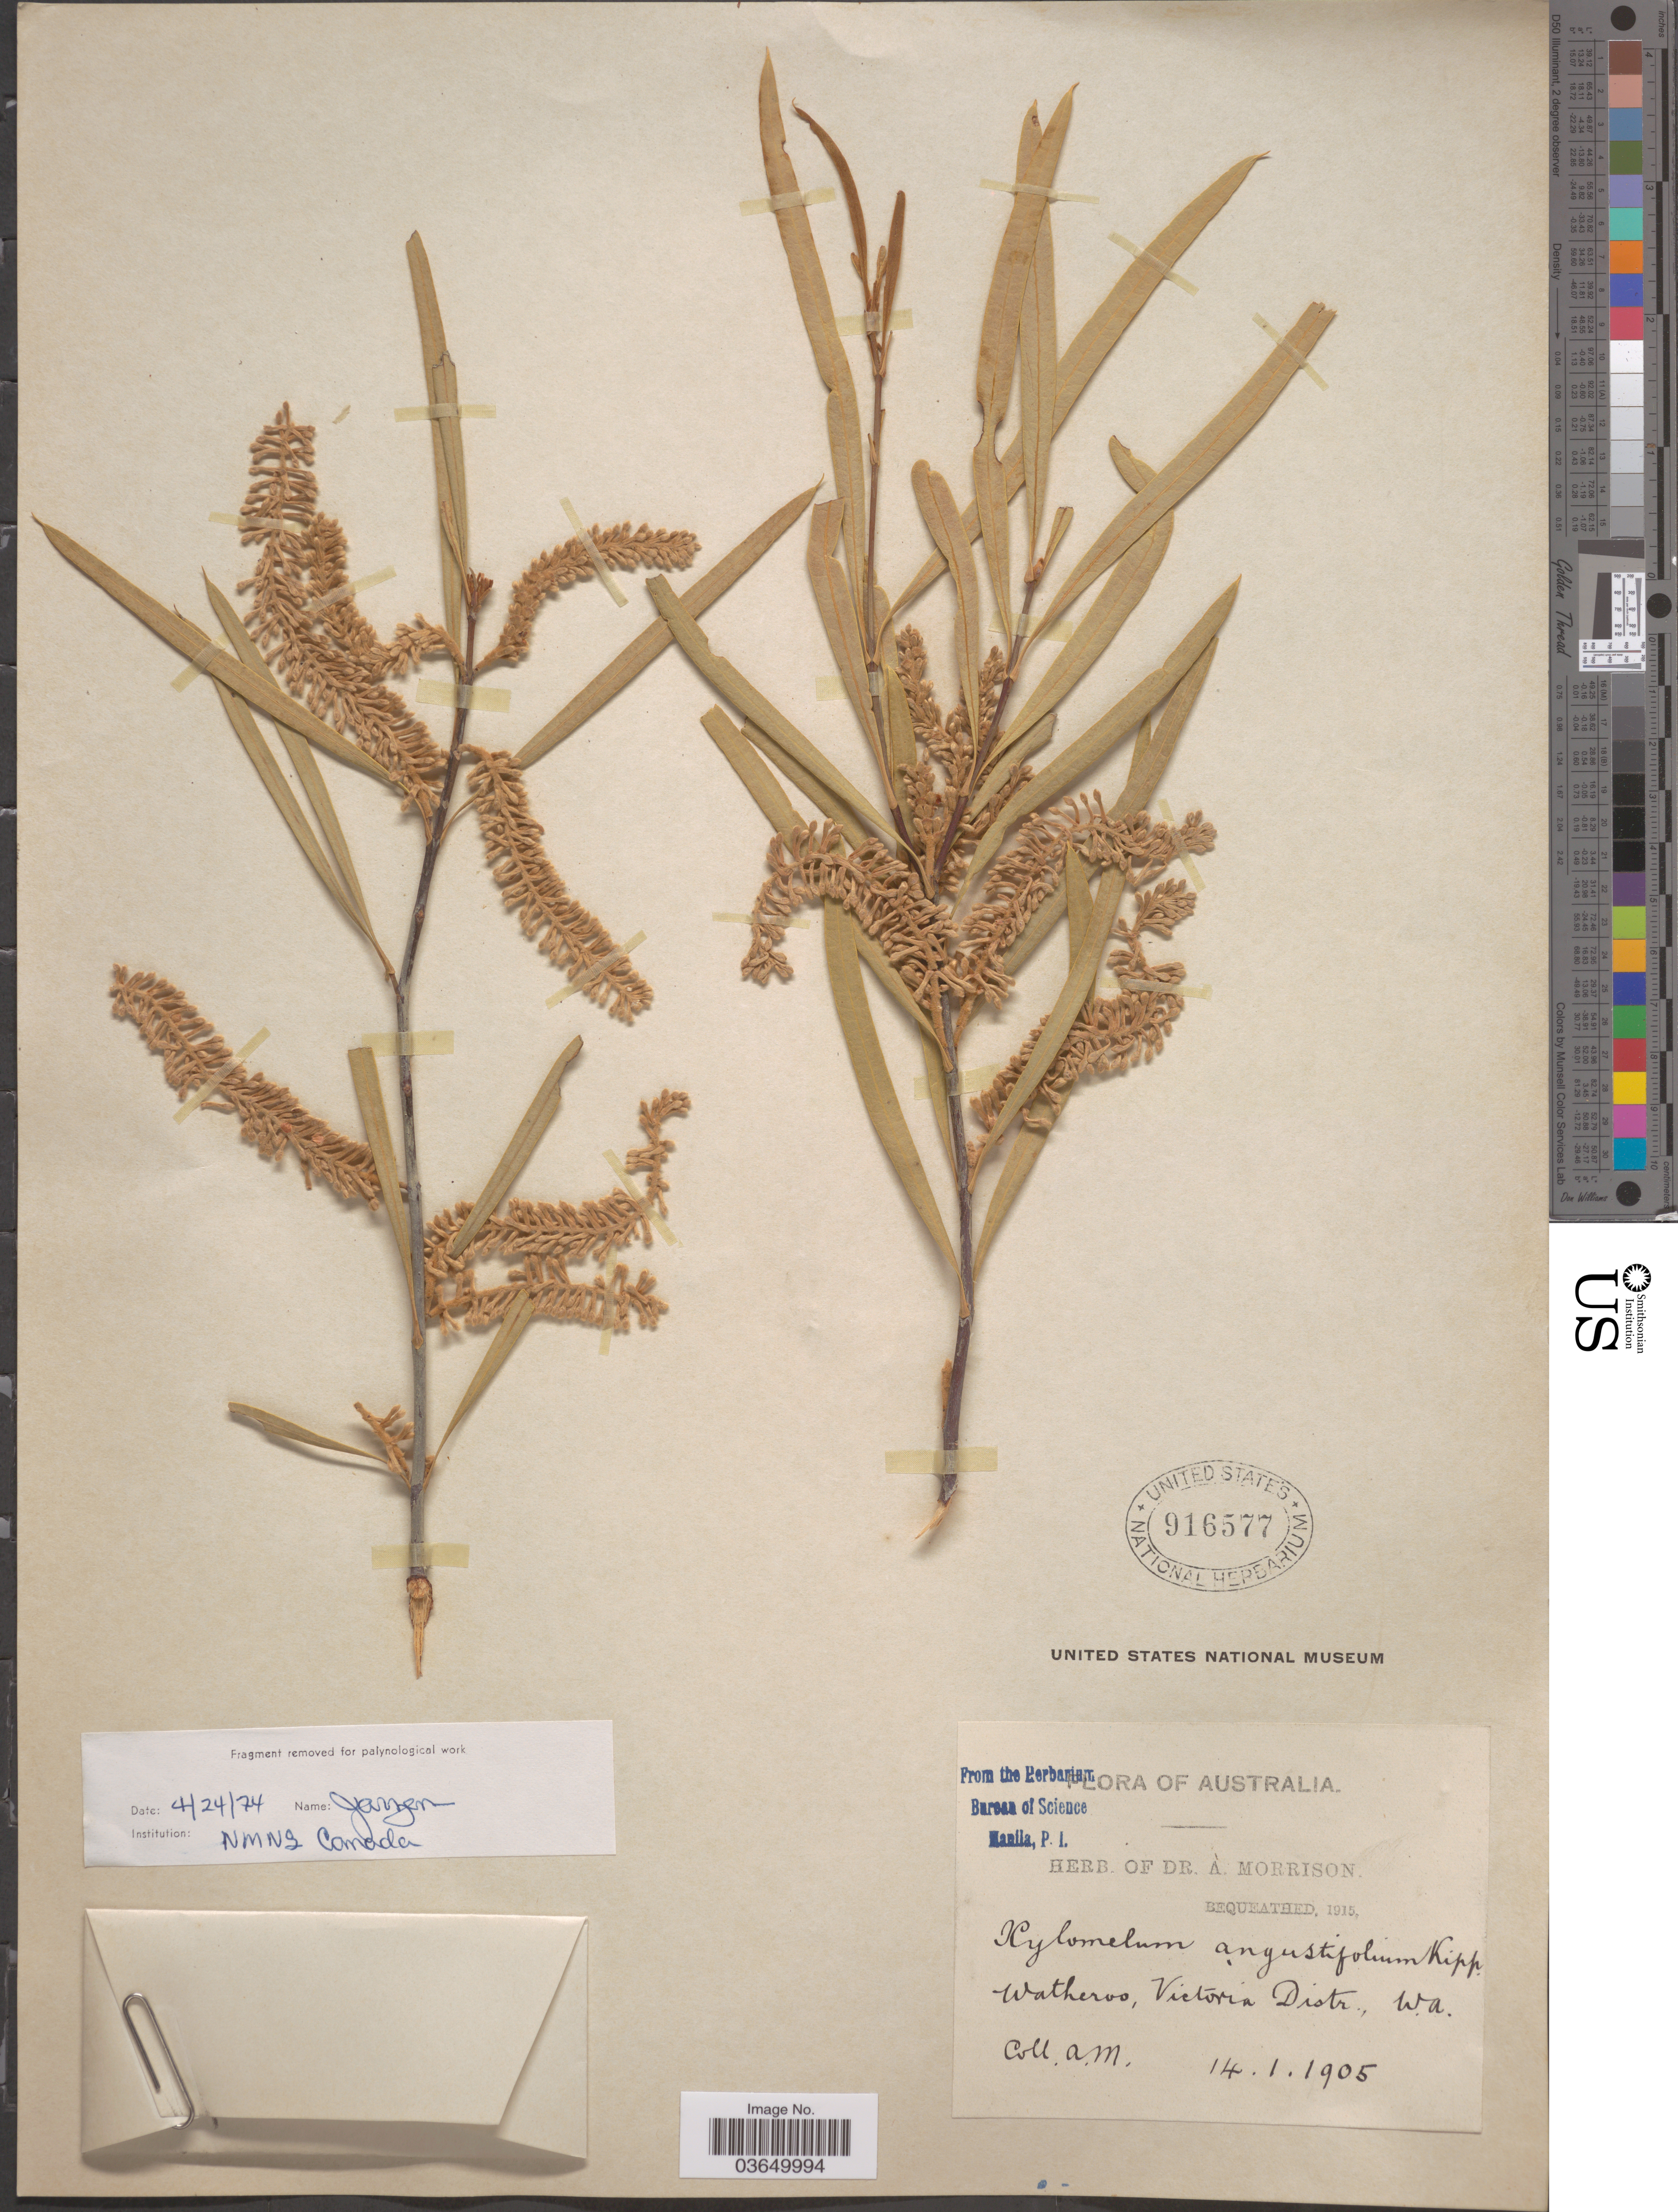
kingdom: Plantae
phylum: Tracheophyta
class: Magnoliopsida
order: Proteales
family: Proteaceae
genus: Xylomelum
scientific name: Xylomelum angustifolium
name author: Kippist & Meisn.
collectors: A. Morrison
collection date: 1905-01-14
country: Australia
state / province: Western Australia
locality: Watheroo, Victoria Distr. W.A.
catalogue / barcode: US 916577